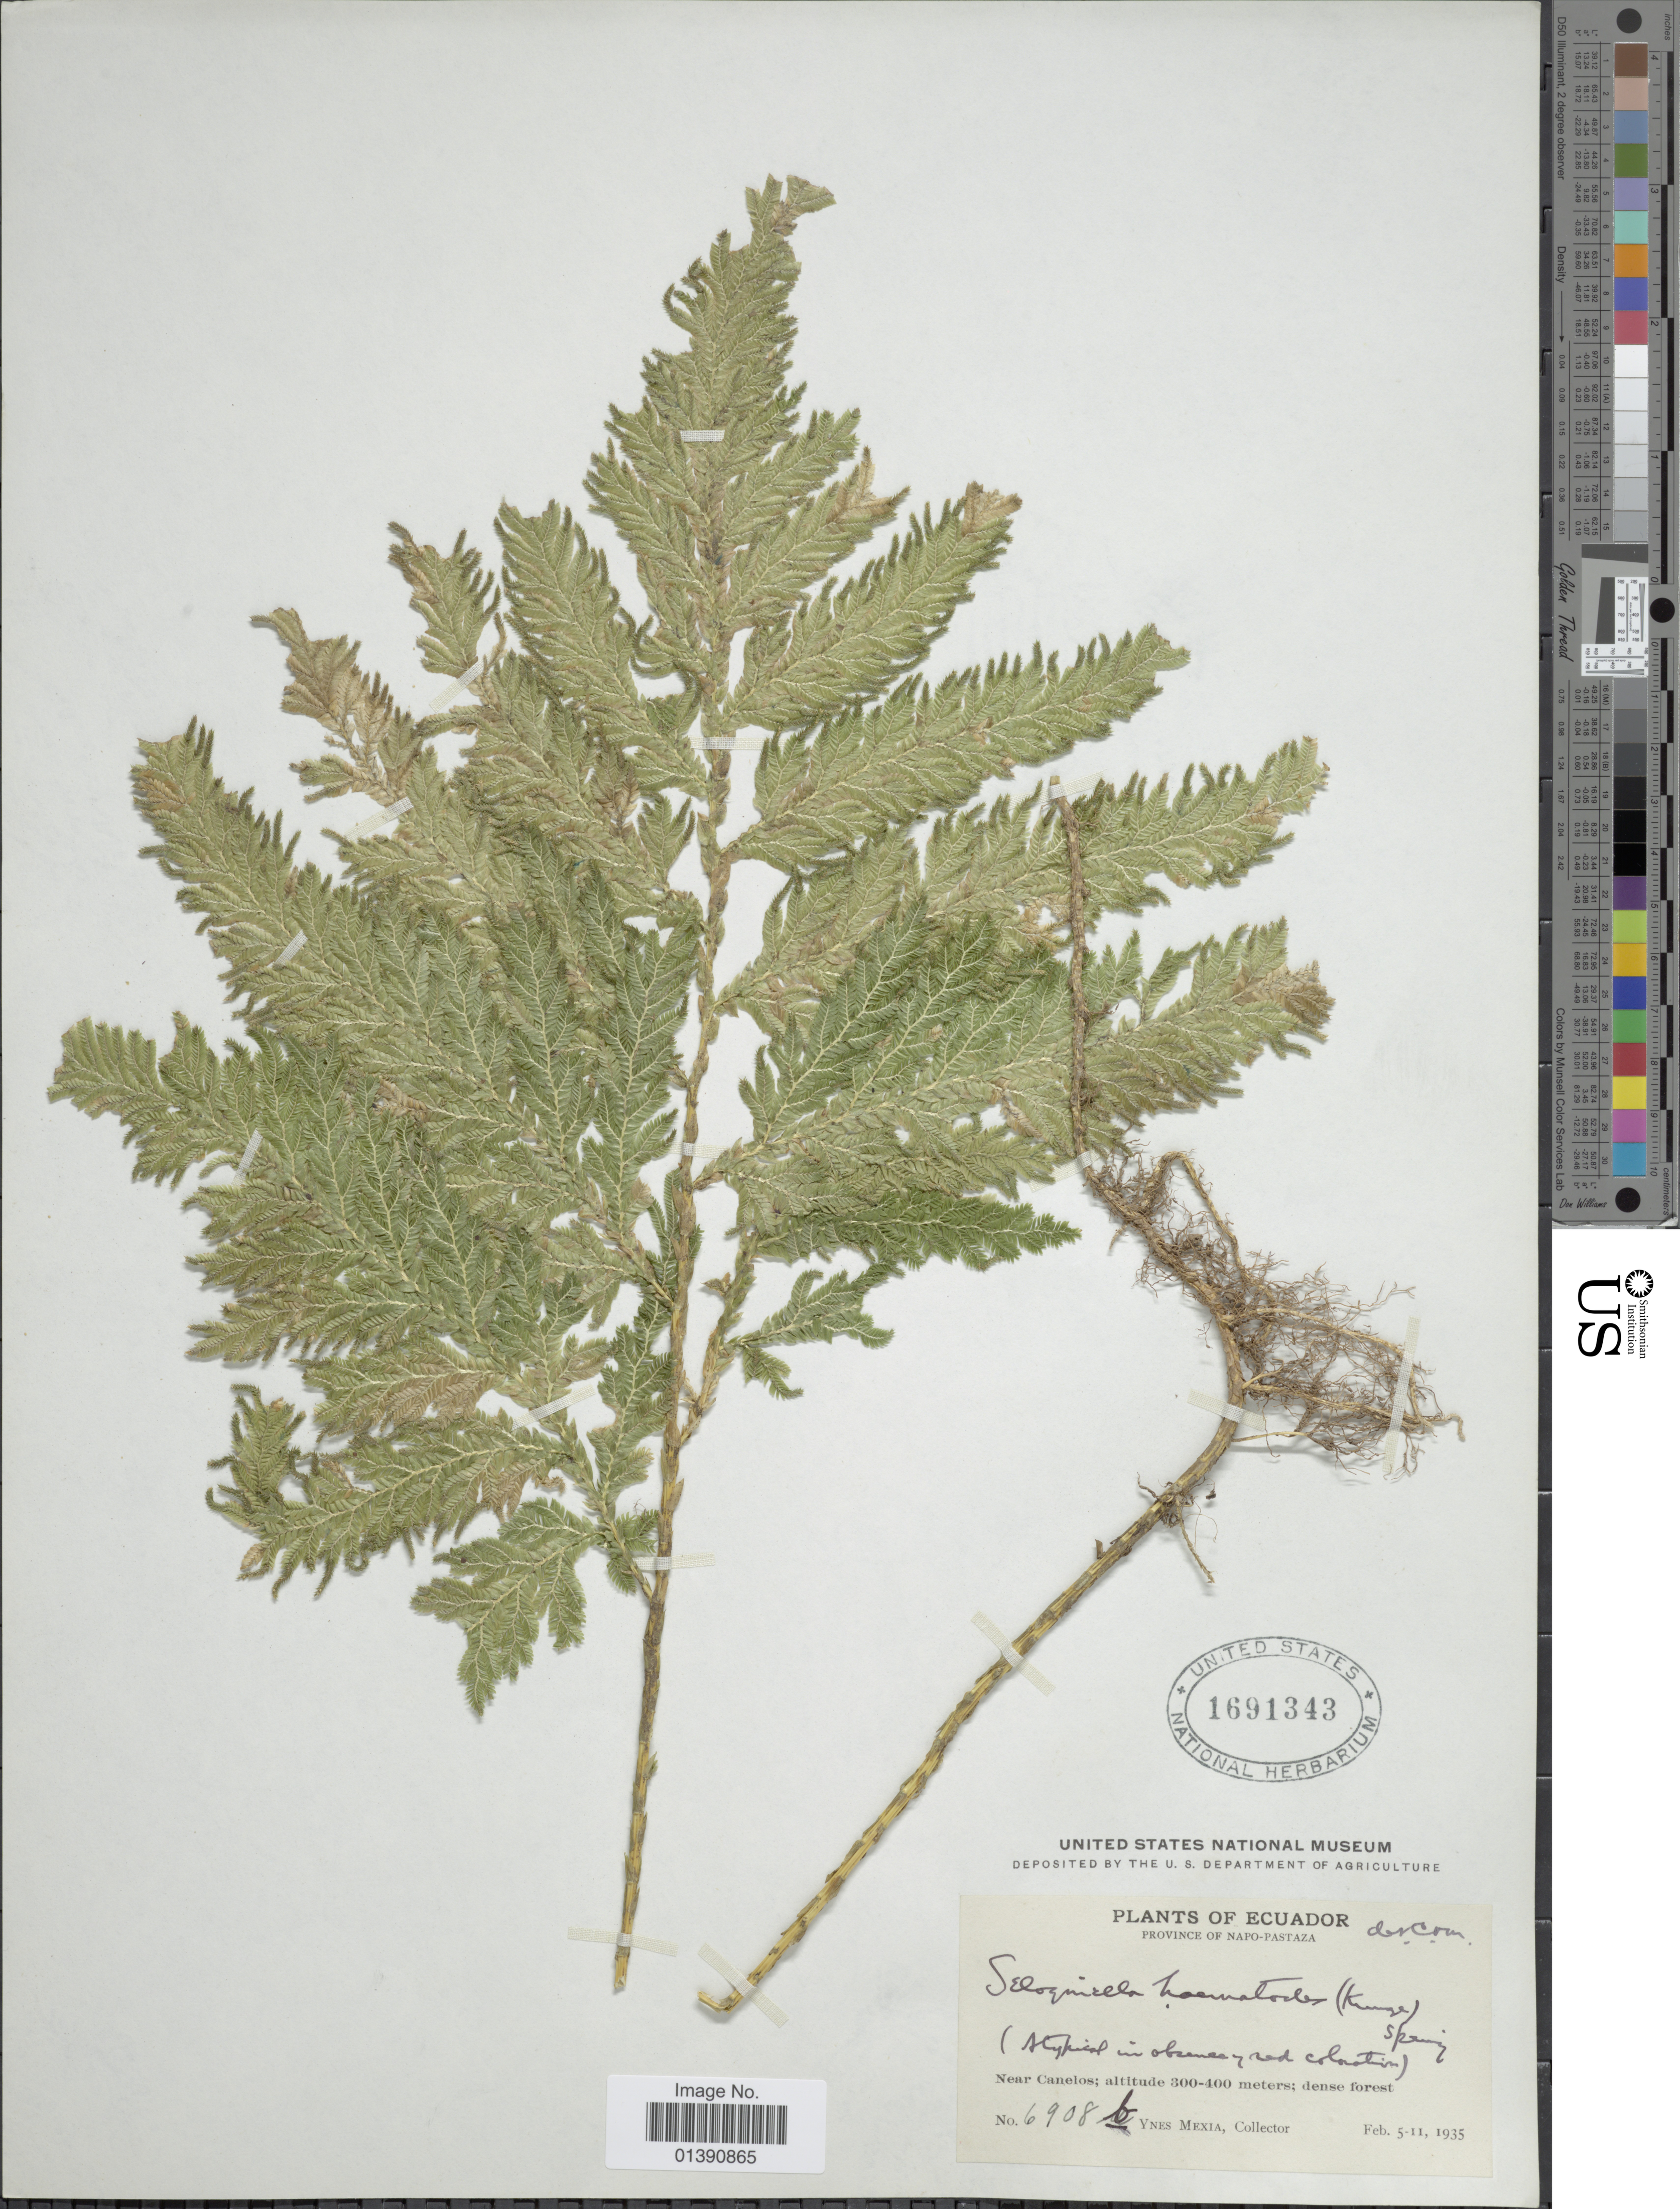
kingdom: Plantae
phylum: Tracheophyta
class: Lycopodiopsida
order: Selaginellales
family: Selaginellaceae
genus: Selaginella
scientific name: Selaginella haematodes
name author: (Kunze) Spring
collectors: Y. Mexia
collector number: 6908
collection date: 1935-02-05/1935-02-11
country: Ecuador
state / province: Napo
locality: Province of Napo-Pastaza, Near Canelos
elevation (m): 300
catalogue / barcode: US 1691343